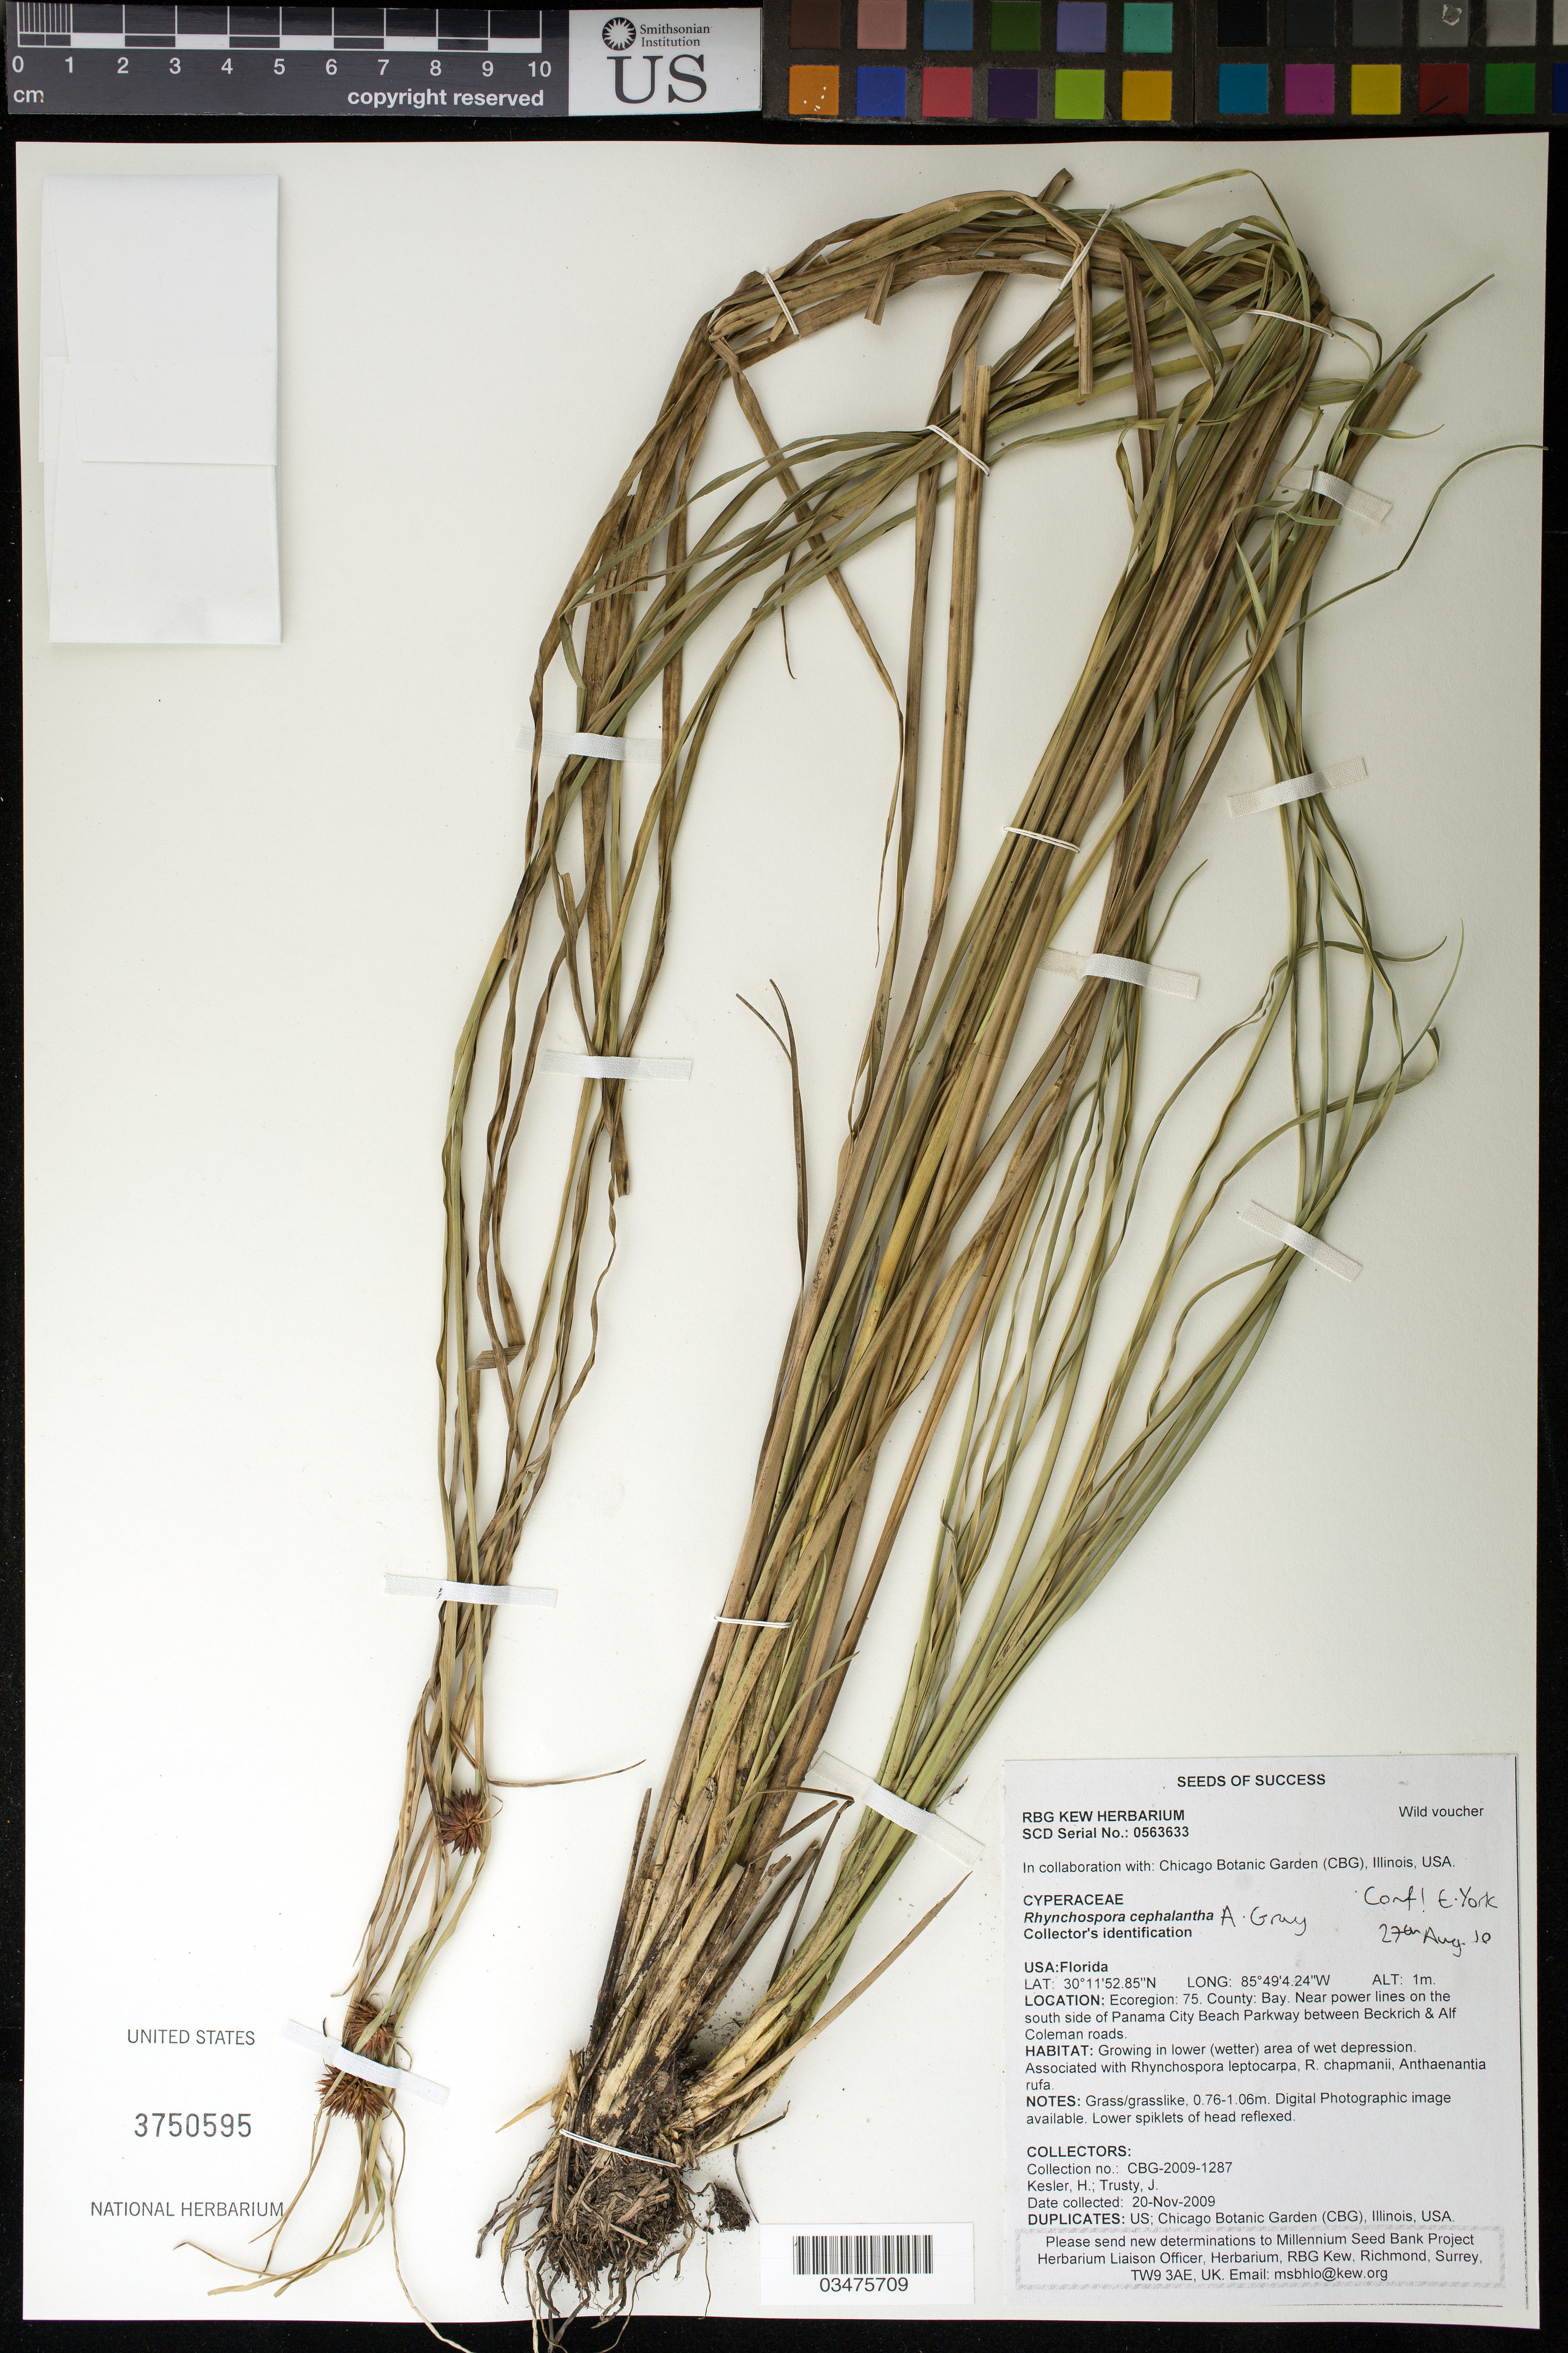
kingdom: Plantae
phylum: Tracheophyta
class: Liliopsida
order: Poales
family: Cyperaceae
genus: Rhynchospora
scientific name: Rhynchospora cephalantha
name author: A. Gray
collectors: H. Kesler & J. Trusty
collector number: CBG-2009-1287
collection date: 2009-11-06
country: United States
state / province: Florida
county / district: Bay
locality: South side of Panama City Beach Parkwaybetween Beckrich and Alf Coleman roads.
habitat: Lower (wetter) area of wet depression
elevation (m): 1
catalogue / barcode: US 3750595